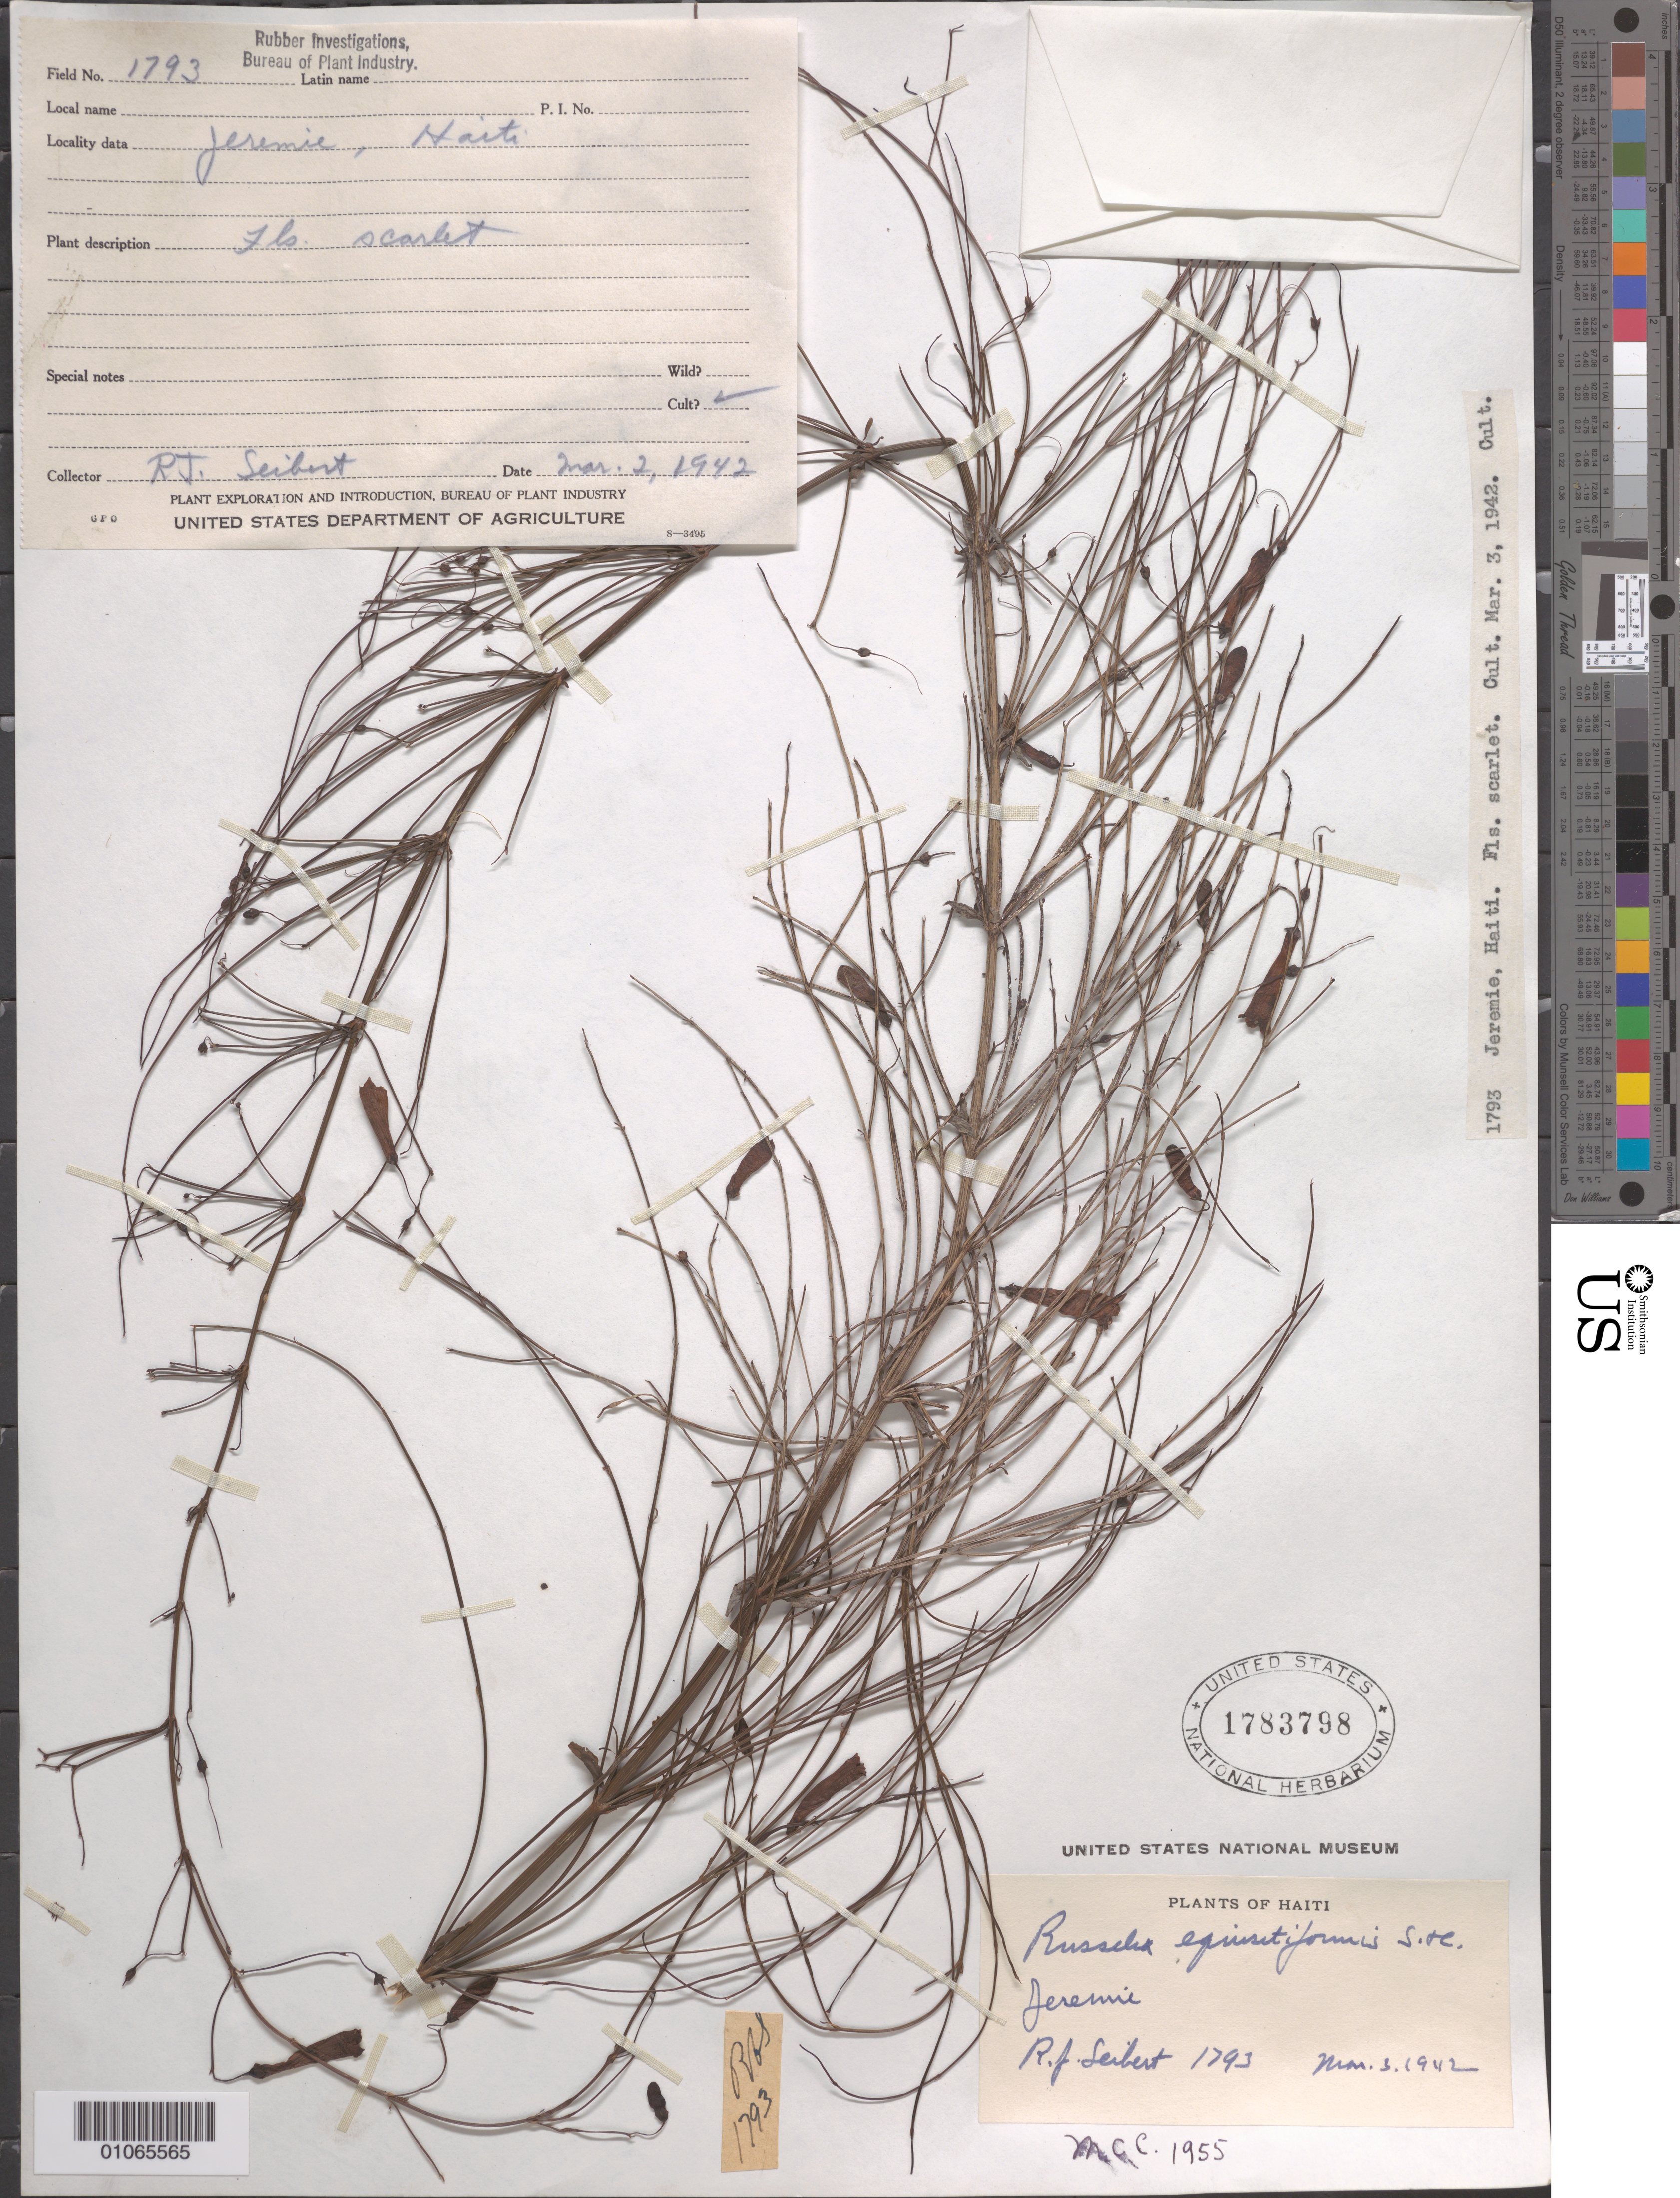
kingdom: Plantae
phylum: Tracheophyta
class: Magnoliopsida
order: Lamiales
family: Plantaginaceae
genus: Russelia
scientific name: Russelia equisetiformis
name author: Schltdl. & Cham.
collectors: R. J. Seibert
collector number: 1793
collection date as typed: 03 Mar 1942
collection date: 1942-03-03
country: Haiti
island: Hispaniola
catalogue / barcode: US 1783798